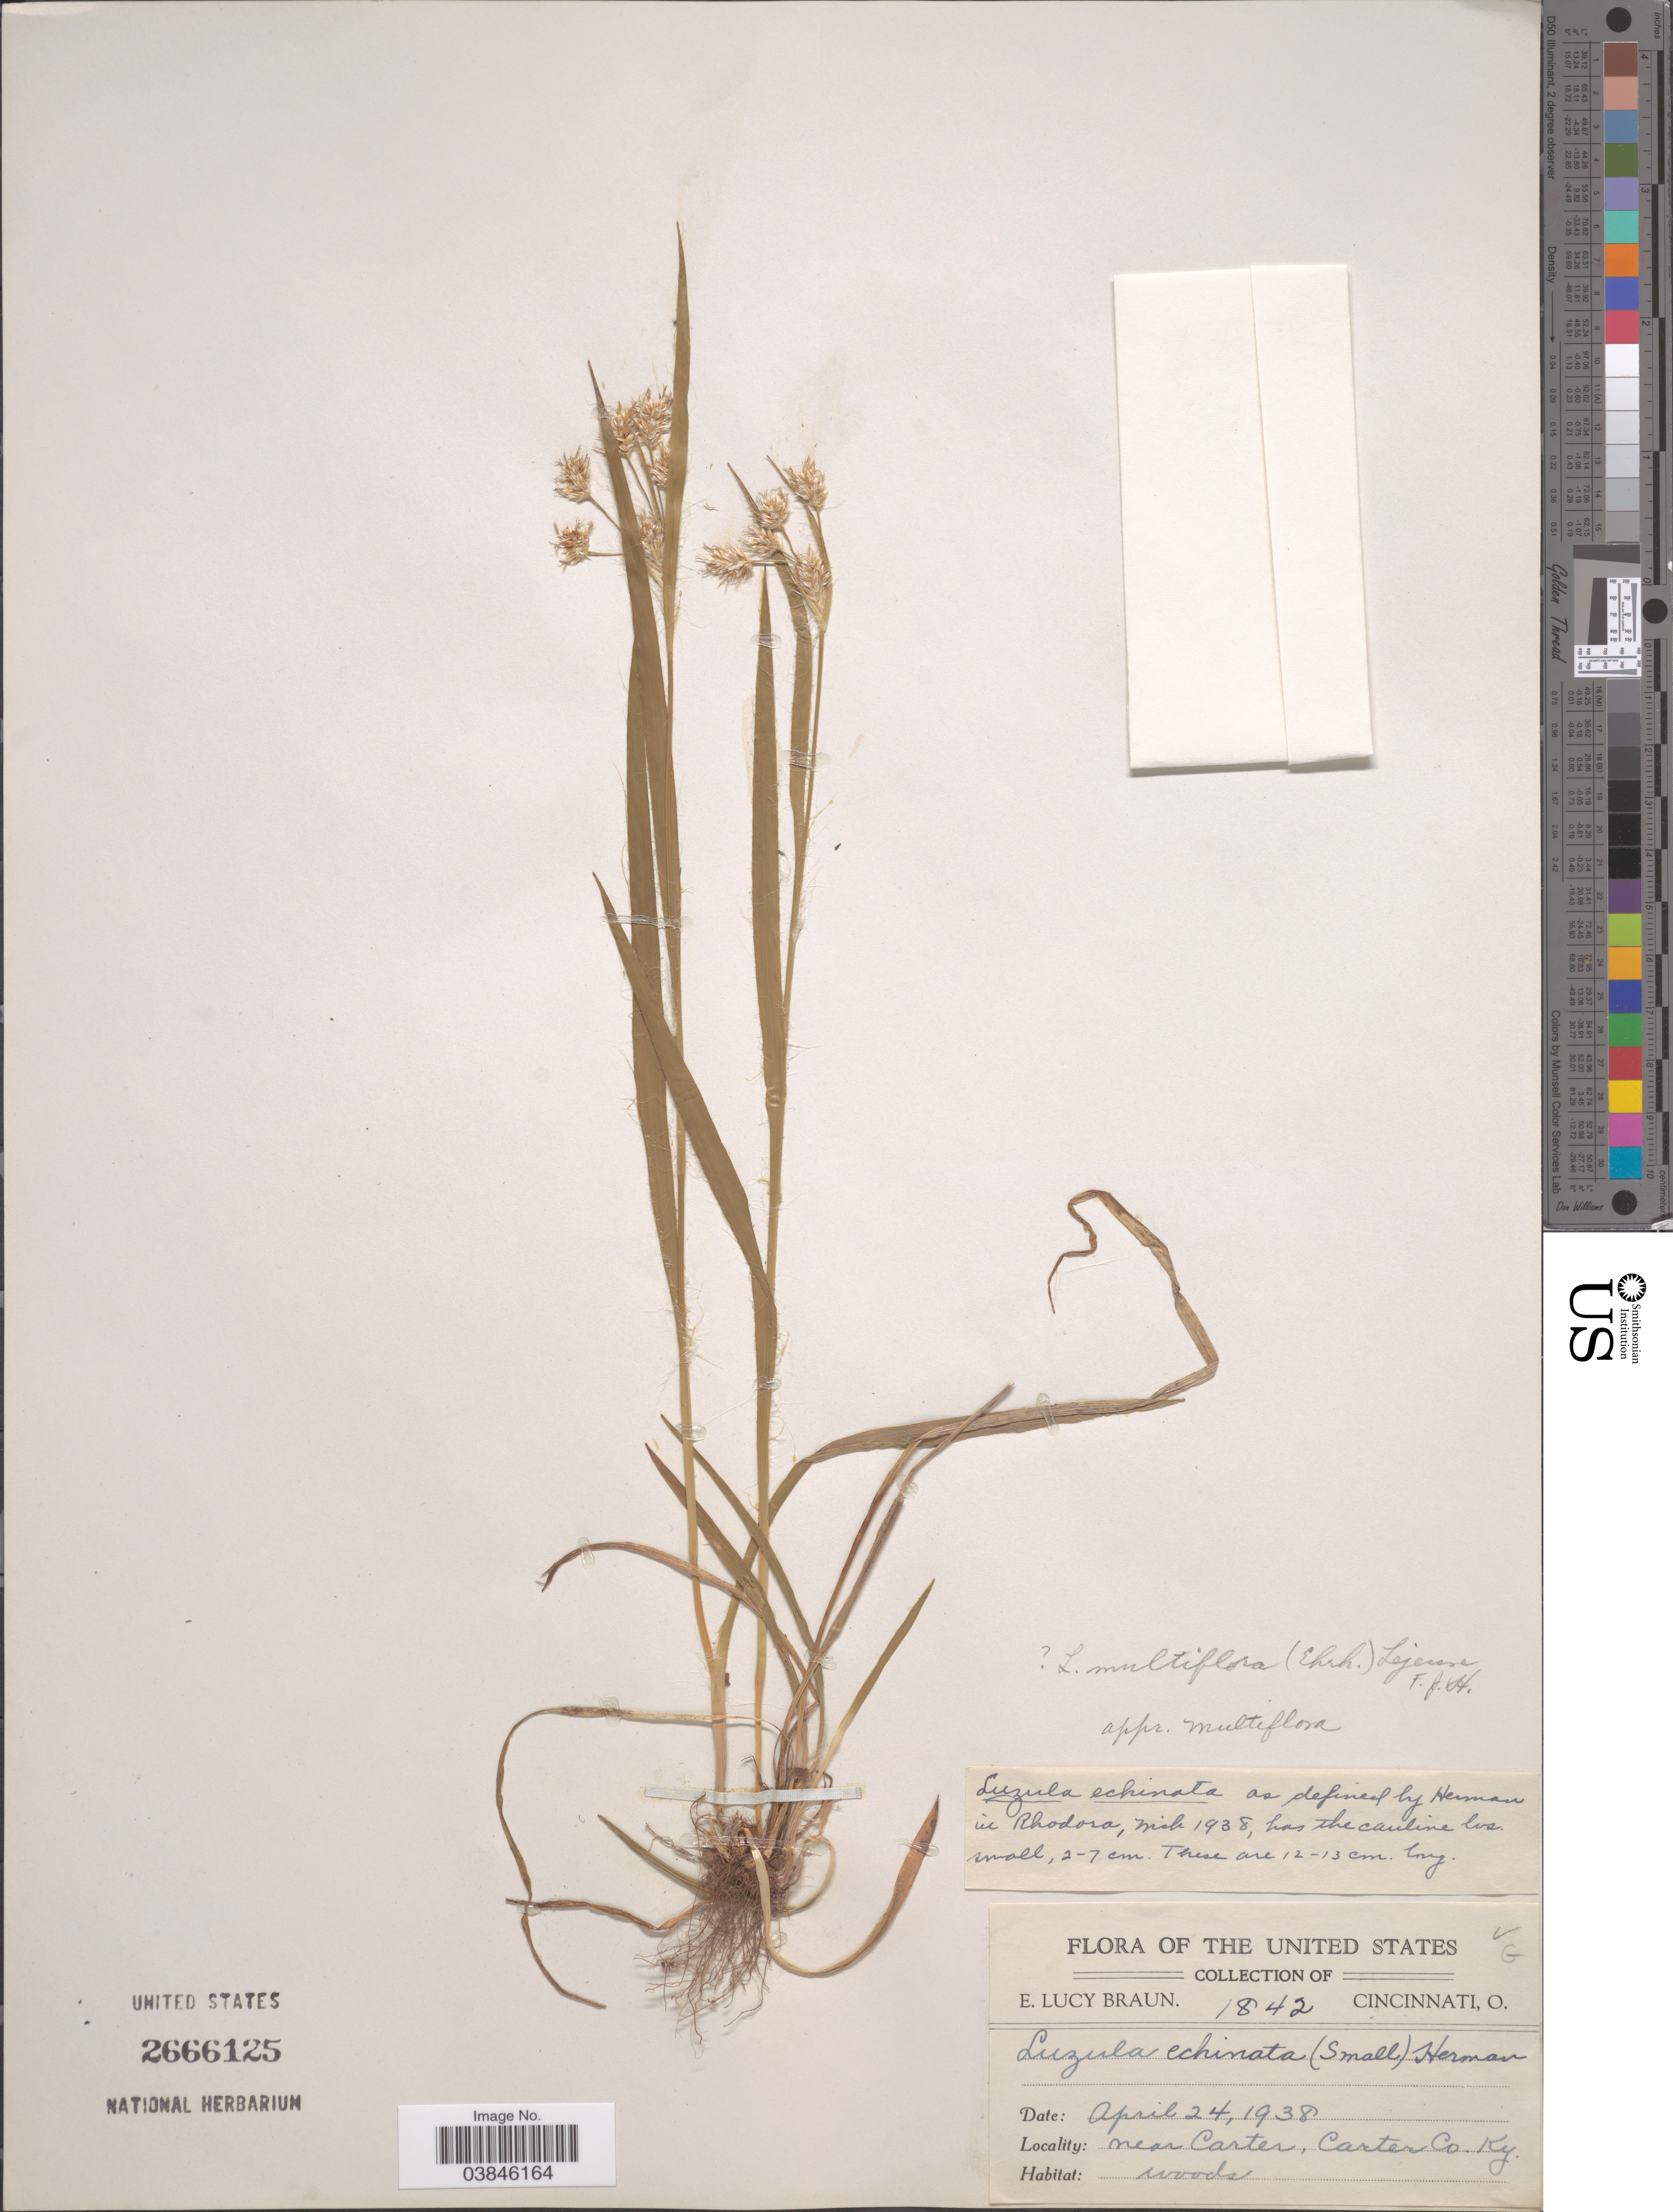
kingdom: Plantae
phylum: Tracheophyta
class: Liliopsida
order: Poales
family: Juncaceae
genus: Luzula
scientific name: Luzula multiflora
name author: (Ehrh.) Lej.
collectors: E. L. Braun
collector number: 1842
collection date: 1938-04-24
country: United States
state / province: Kentucky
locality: Near Carter, Carter Co.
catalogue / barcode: US 2666125